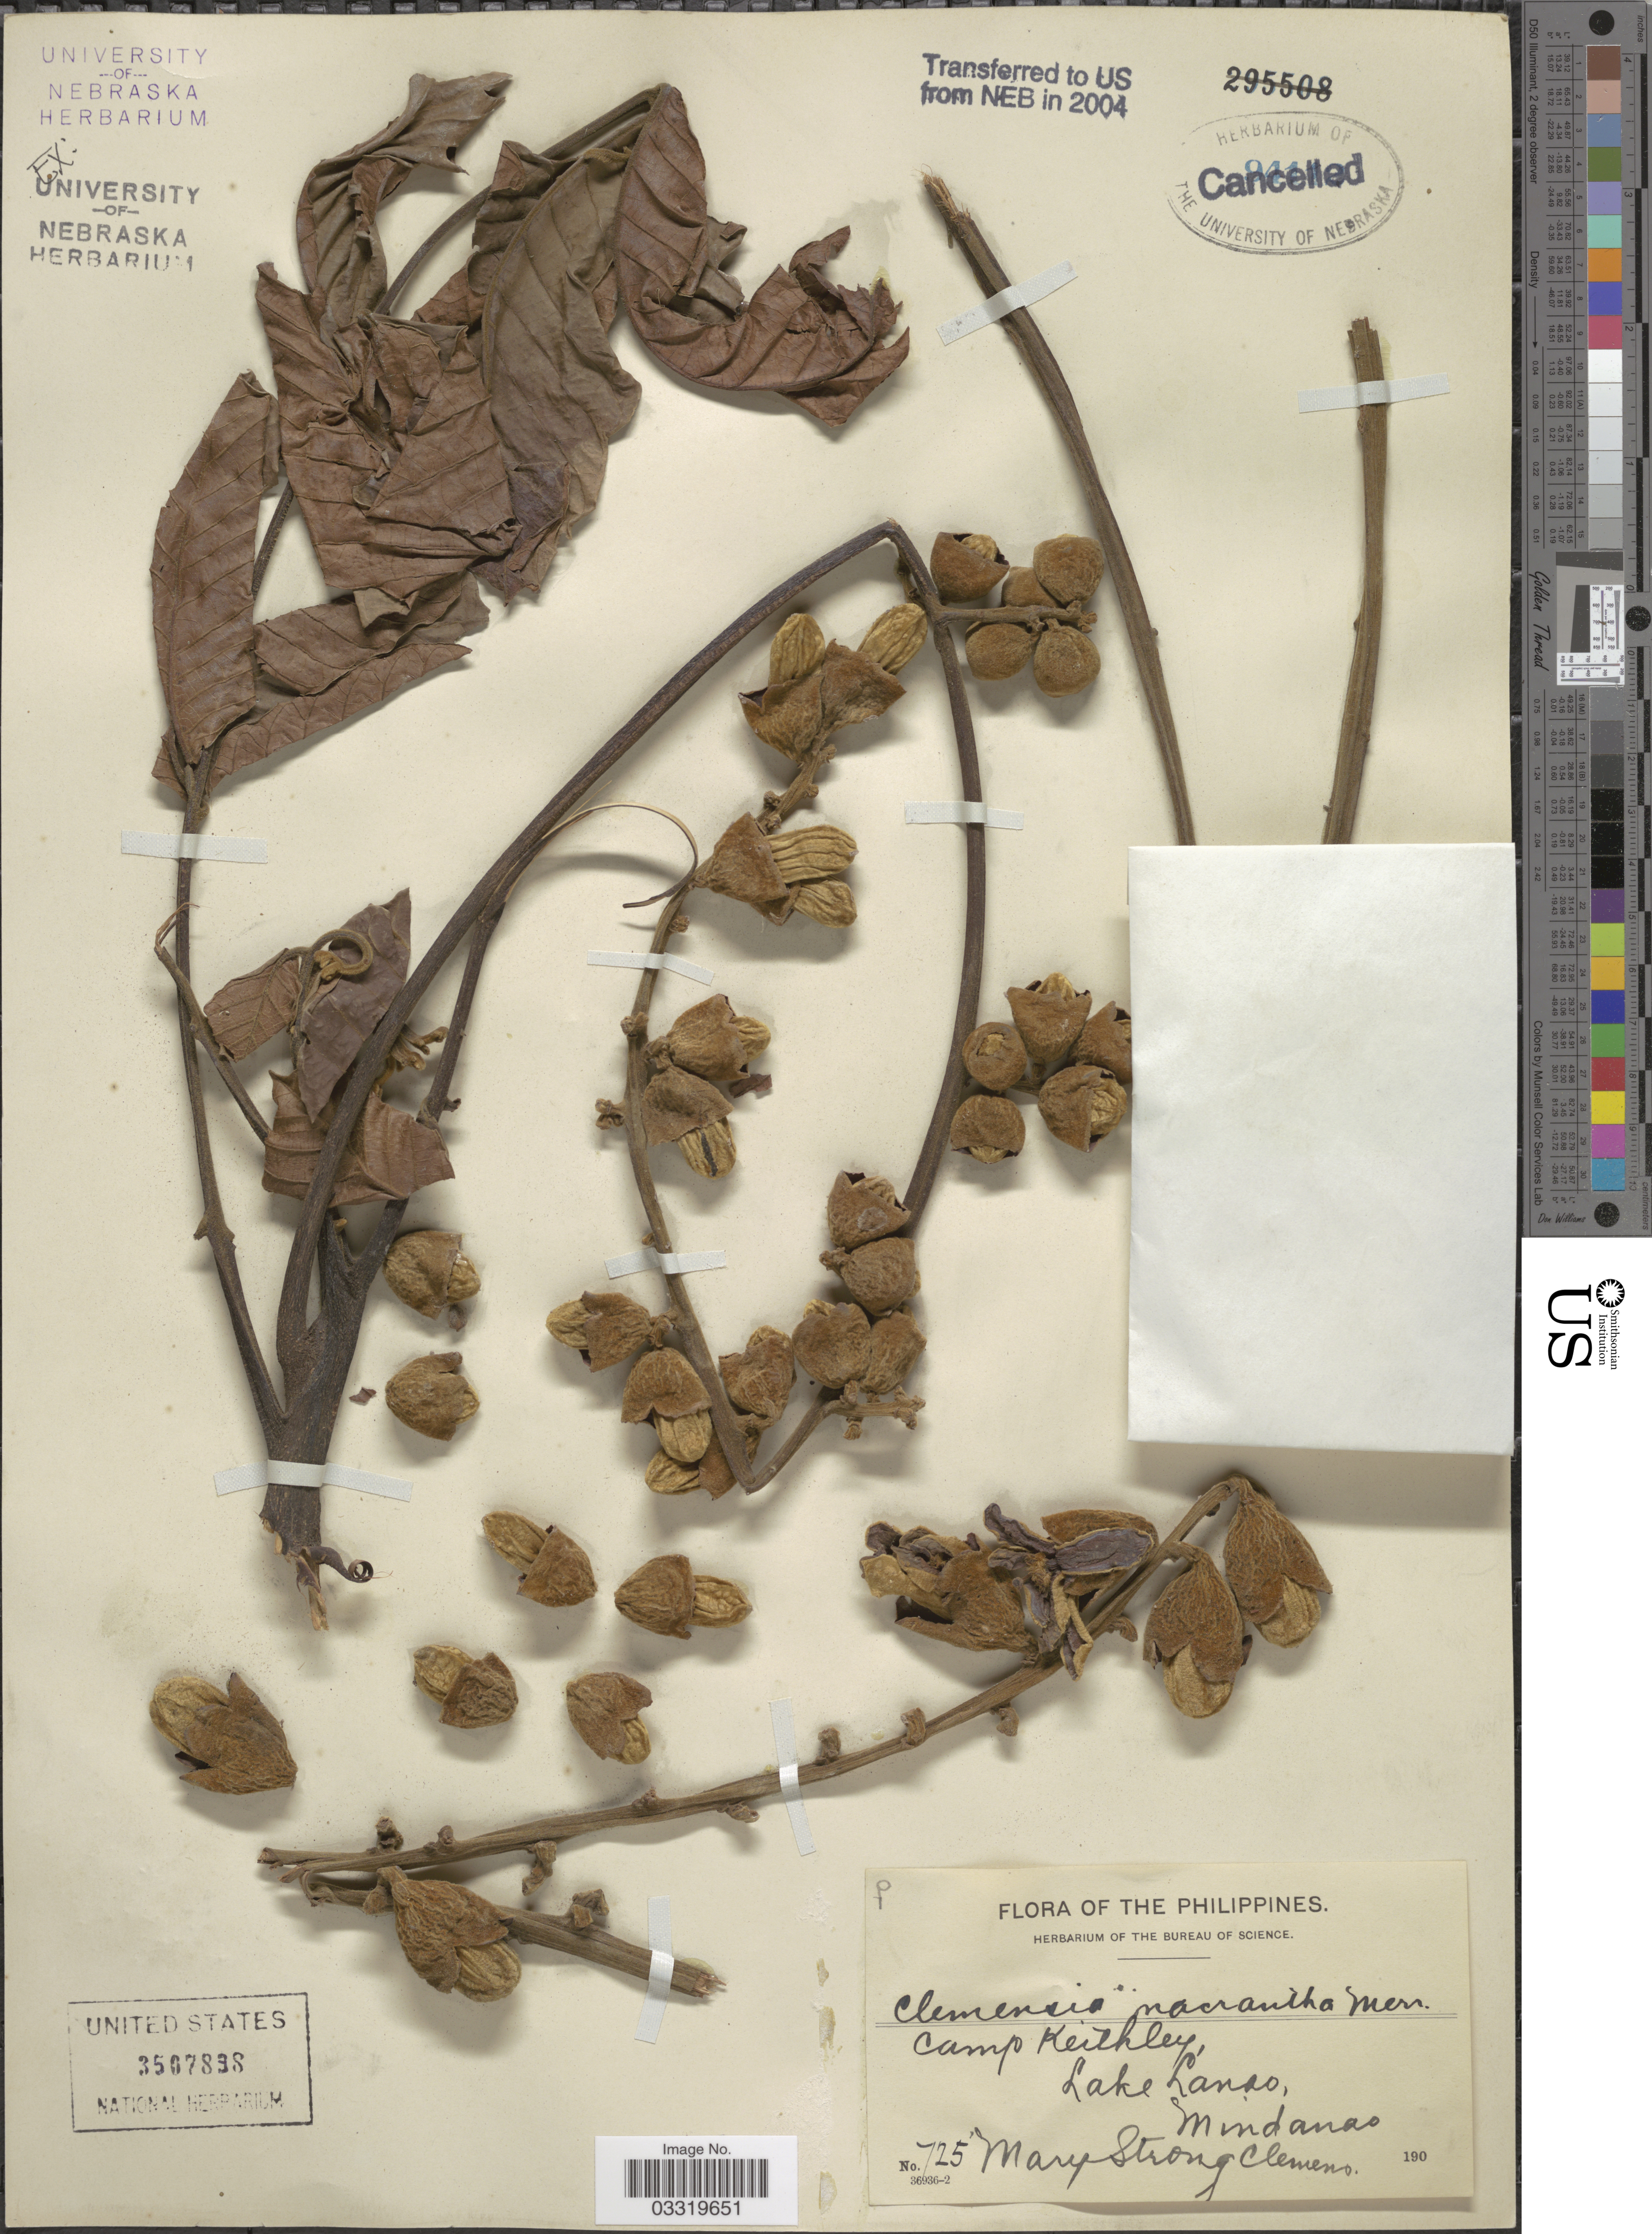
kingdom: Plantae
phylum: Tracheophyta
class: Magnoliopsida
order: Sapindales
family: Meliaceae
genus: Chisocheton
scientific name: Chisocheton macranthus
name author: (Merr.) Airy Shaw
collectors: M. S. Clemens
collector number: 725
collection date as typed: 190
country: Philippines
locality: Camp Keithley, Lake Lanao, Mindanao.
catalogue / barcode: US 3507838